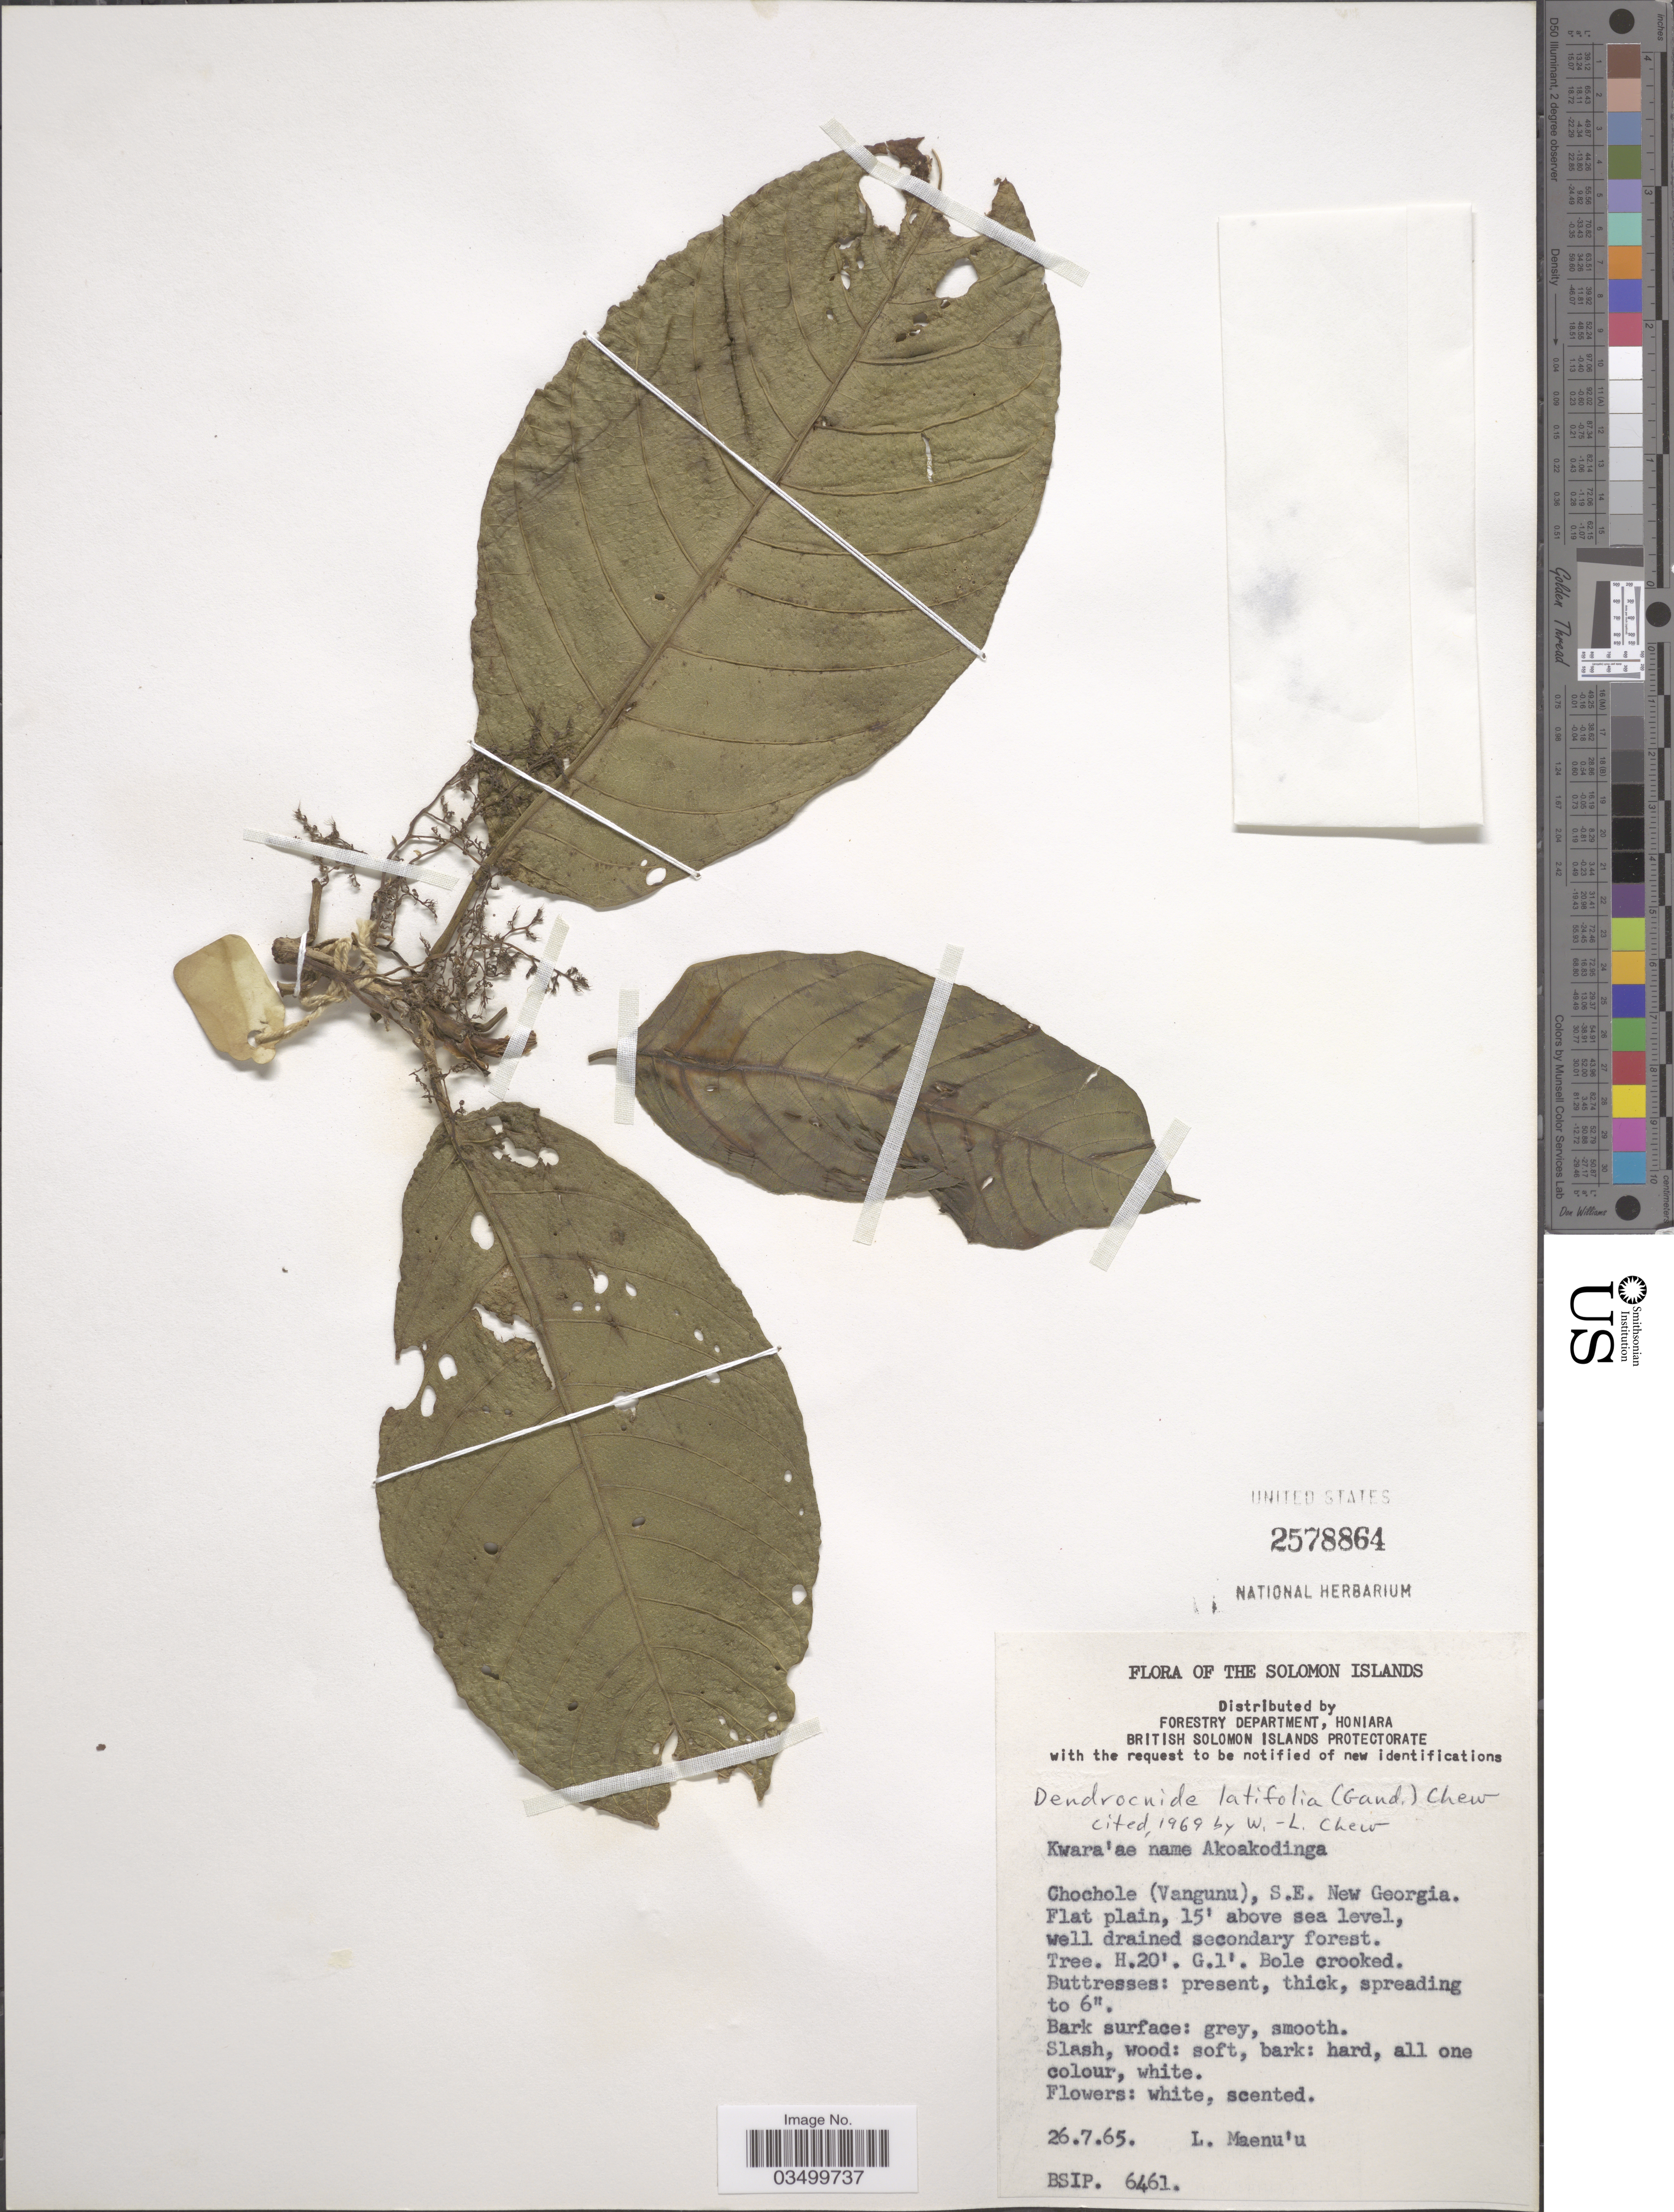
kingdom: Plantae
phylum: Tracheophyta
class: Magnoliopsida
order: Rosales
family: Urticaceae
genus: Dendrocnide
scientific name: Dendrocnide latifolia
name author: (Gaudich.) Chew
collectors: L. Maenu'u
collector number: BSIP. 6461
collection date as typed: Transcribed d/m/y: 26/7/65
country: Solomon Islands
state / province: Solomon Islands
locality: The Solomon Islands. Chochole (Vangunu), S.E. New Georgia.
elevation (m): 5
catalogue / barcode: US 2578864